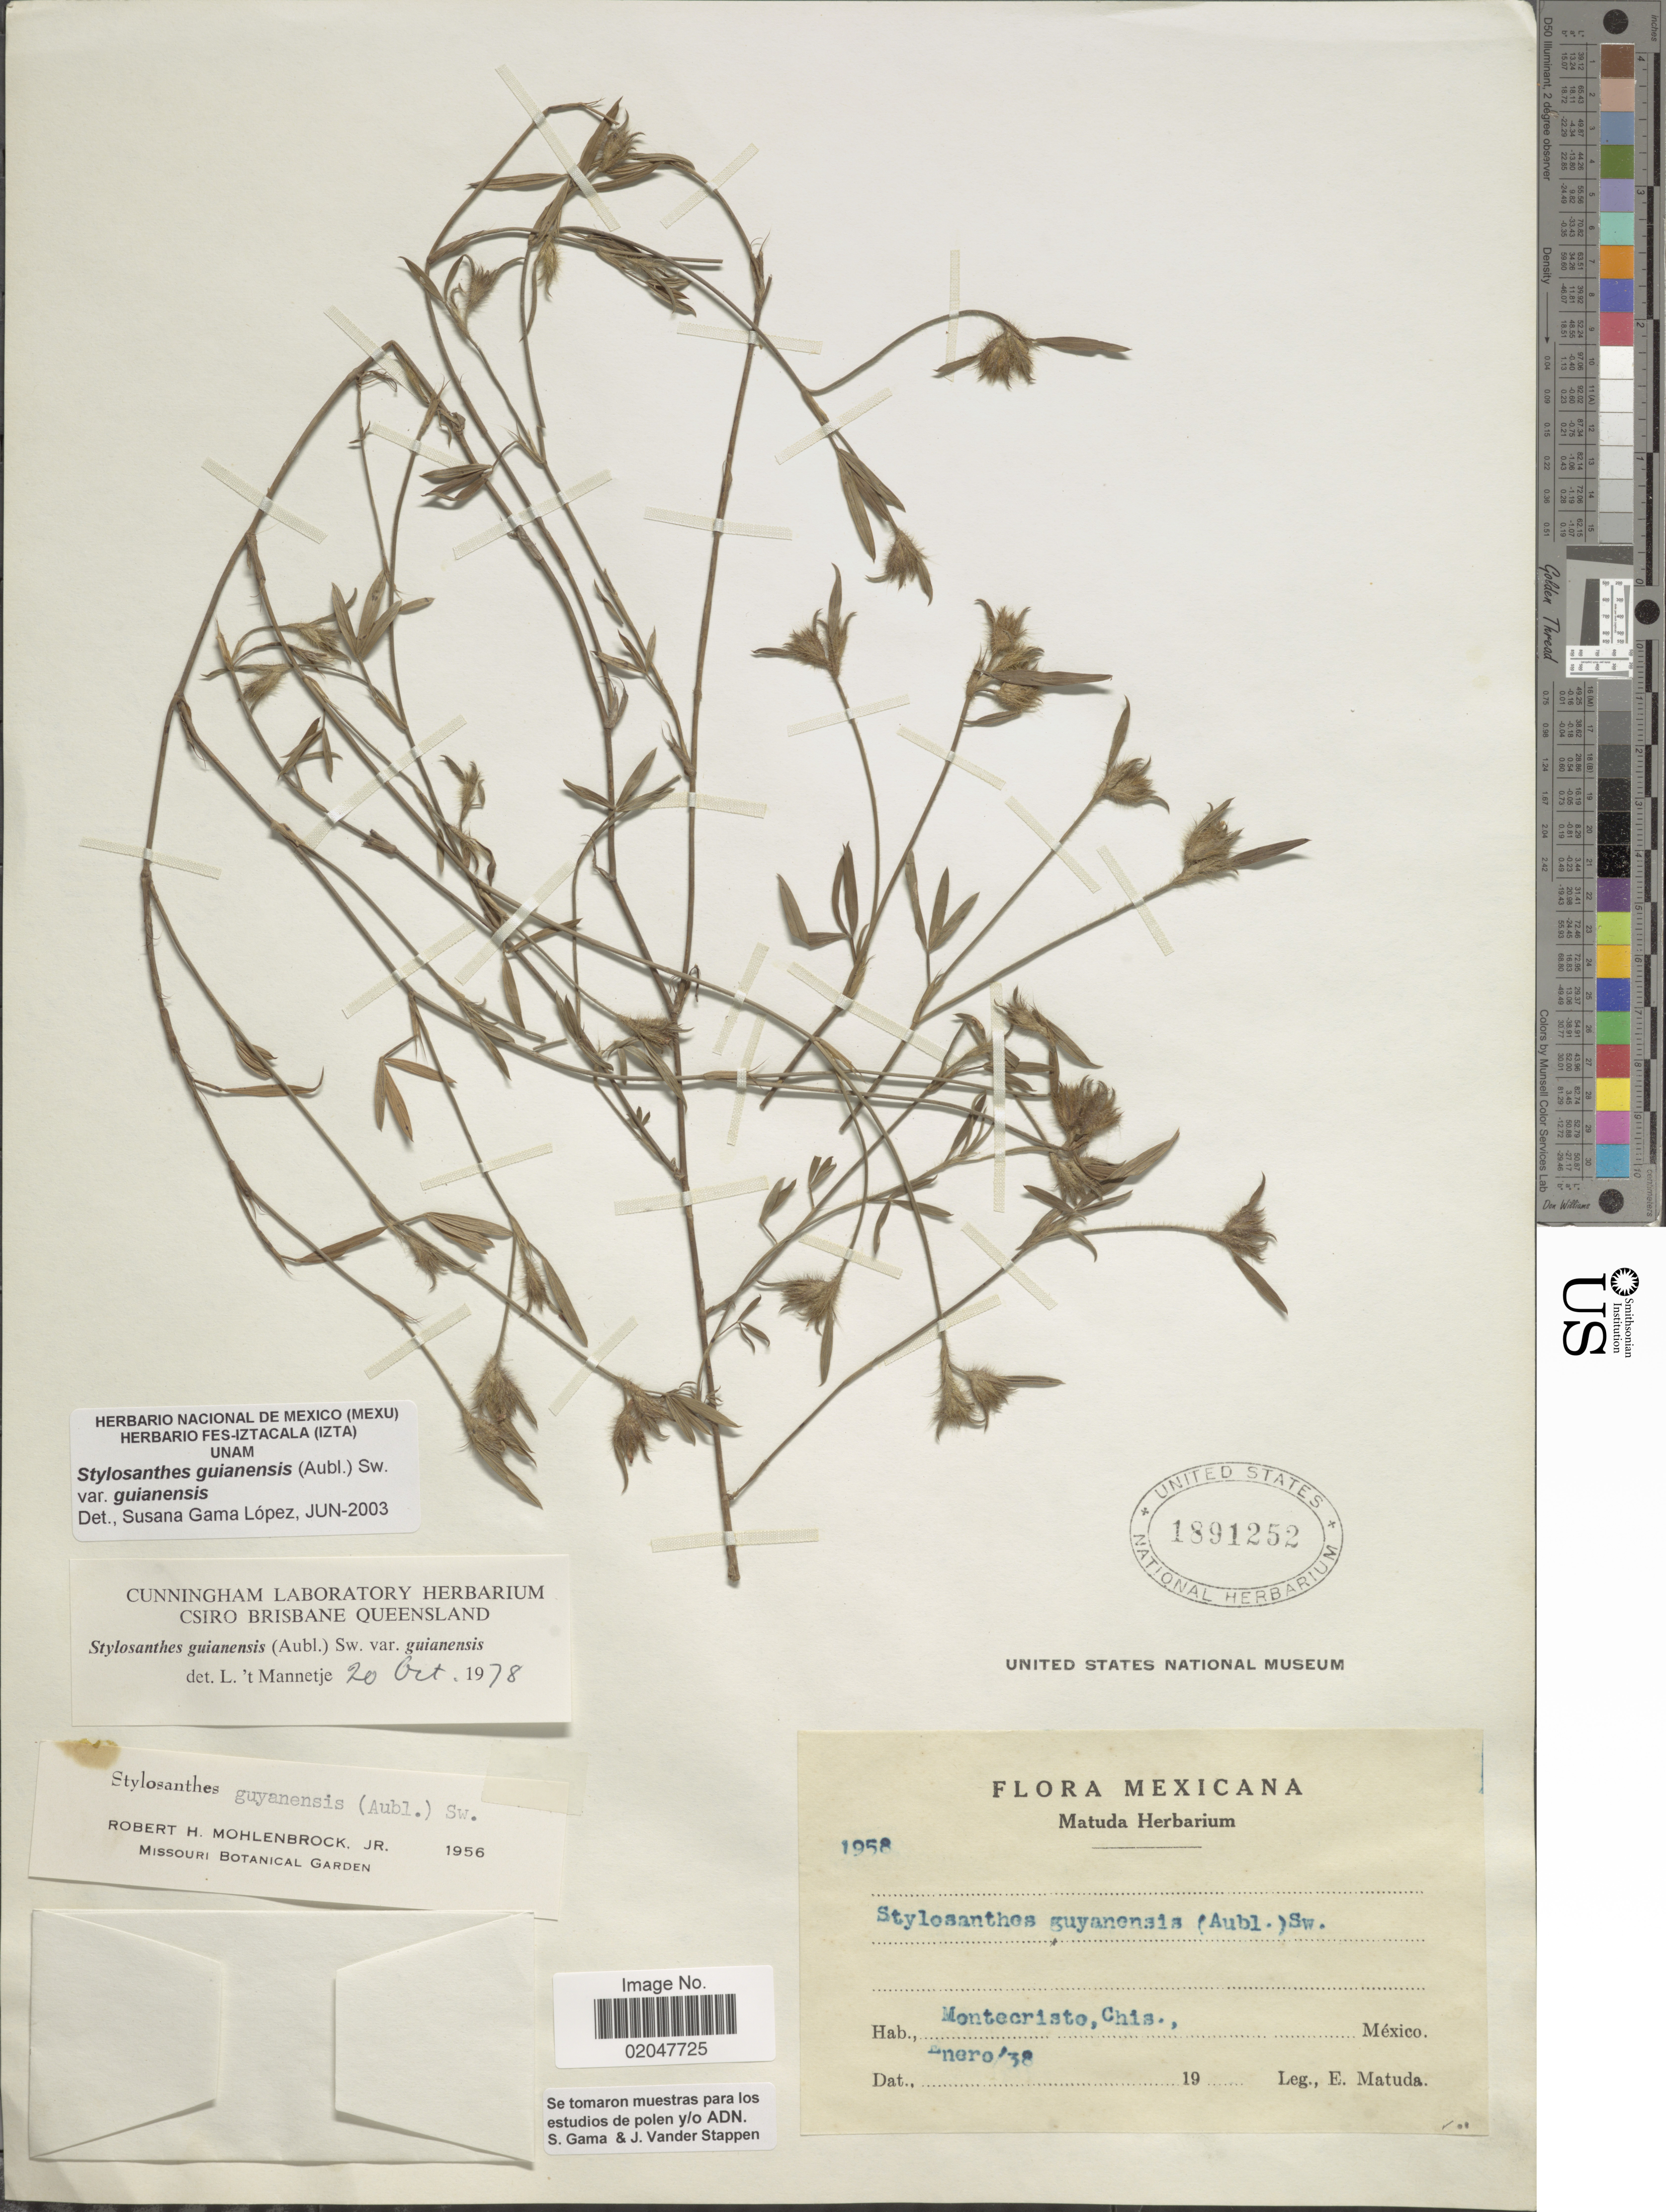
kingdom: Plantae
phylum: Tracheophyta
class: Magnoliopsida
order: Fabales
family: Fabaceae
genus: Stylosanthes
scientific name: Stylosanthes guianensis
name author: (Aubl.) Sw.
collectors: E. Matuda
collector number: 1958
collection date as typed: Transcribed d/m/y: /1/38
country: Mexico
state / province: Chiapas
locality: Montecristo, Chis.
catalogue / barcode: US 1891252